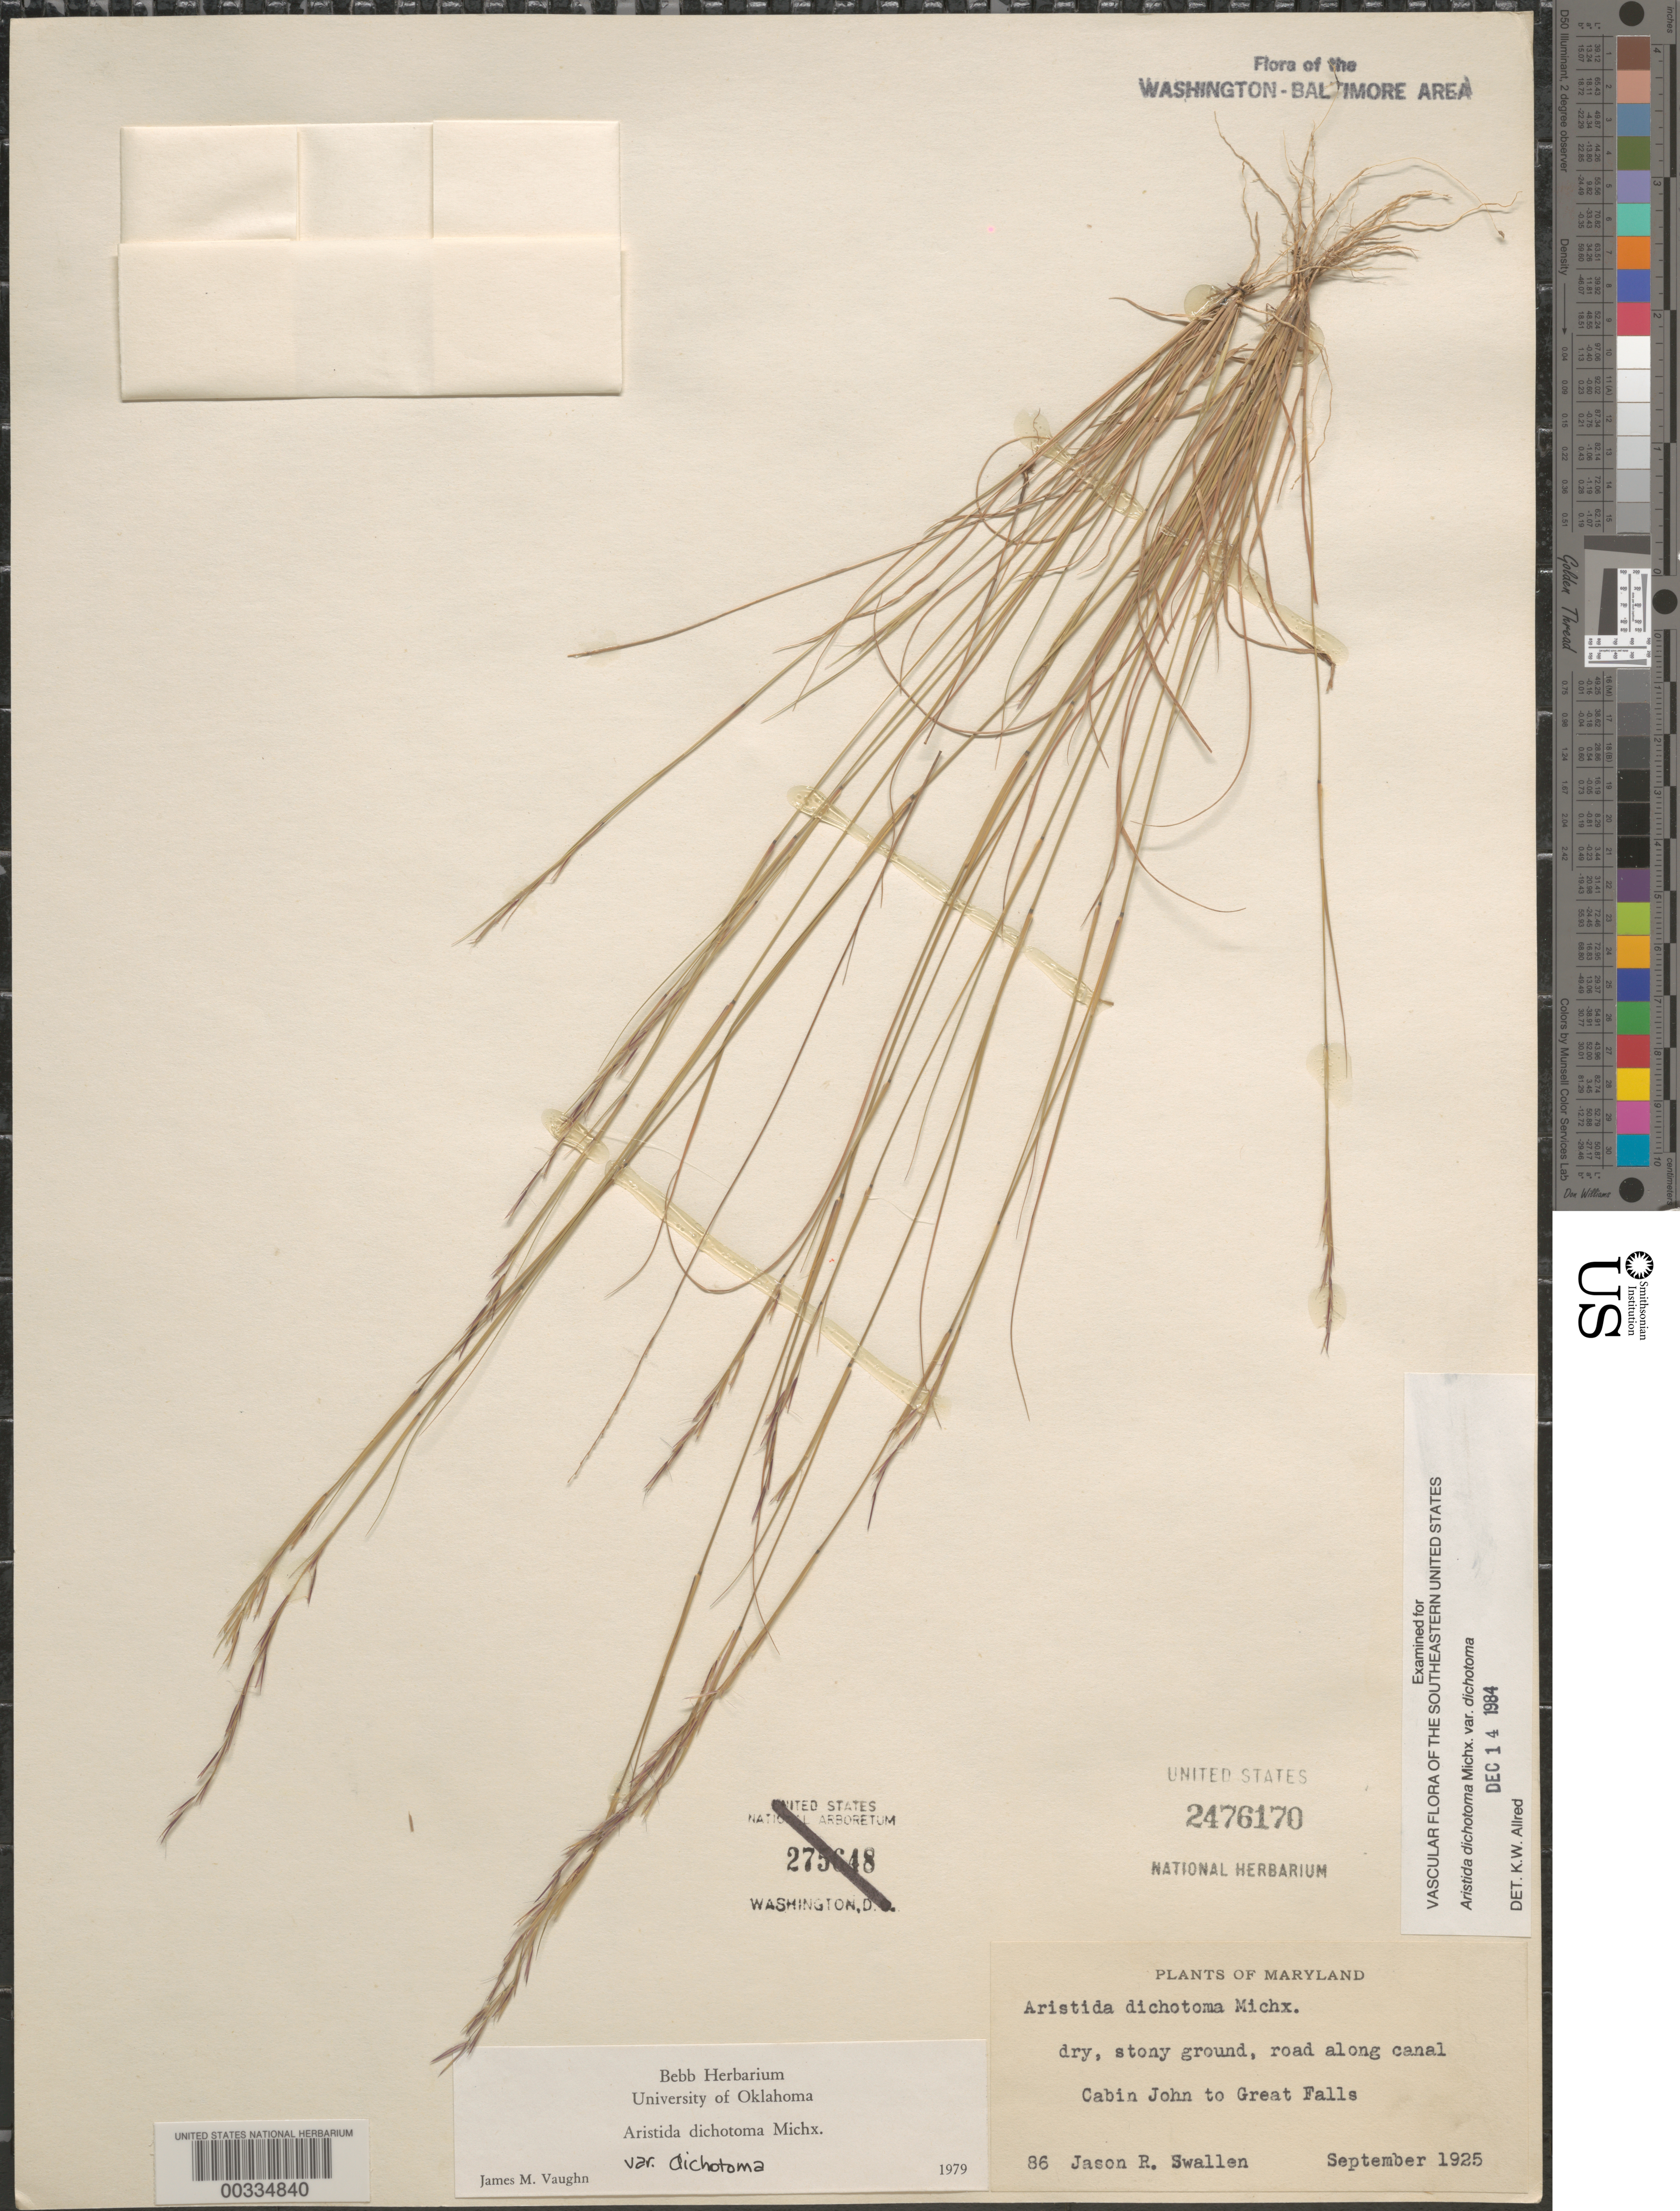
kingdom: Plantae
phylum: Tracheophyta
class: Liliopsida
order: Poales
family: Poaceae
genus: Aristida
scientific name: Aristida dichotoma var. dichotoma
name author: Michx.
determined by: Alfred, K. W.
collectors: J. R. Swallen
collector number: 86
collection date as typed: Sep 1925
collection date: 1925-09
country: United States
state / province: Maryland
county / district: Montgomery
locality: Cabin John to Great Falls C. & O. Canal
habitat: Dry, stony ground, road along canal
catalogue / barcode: US 2476170